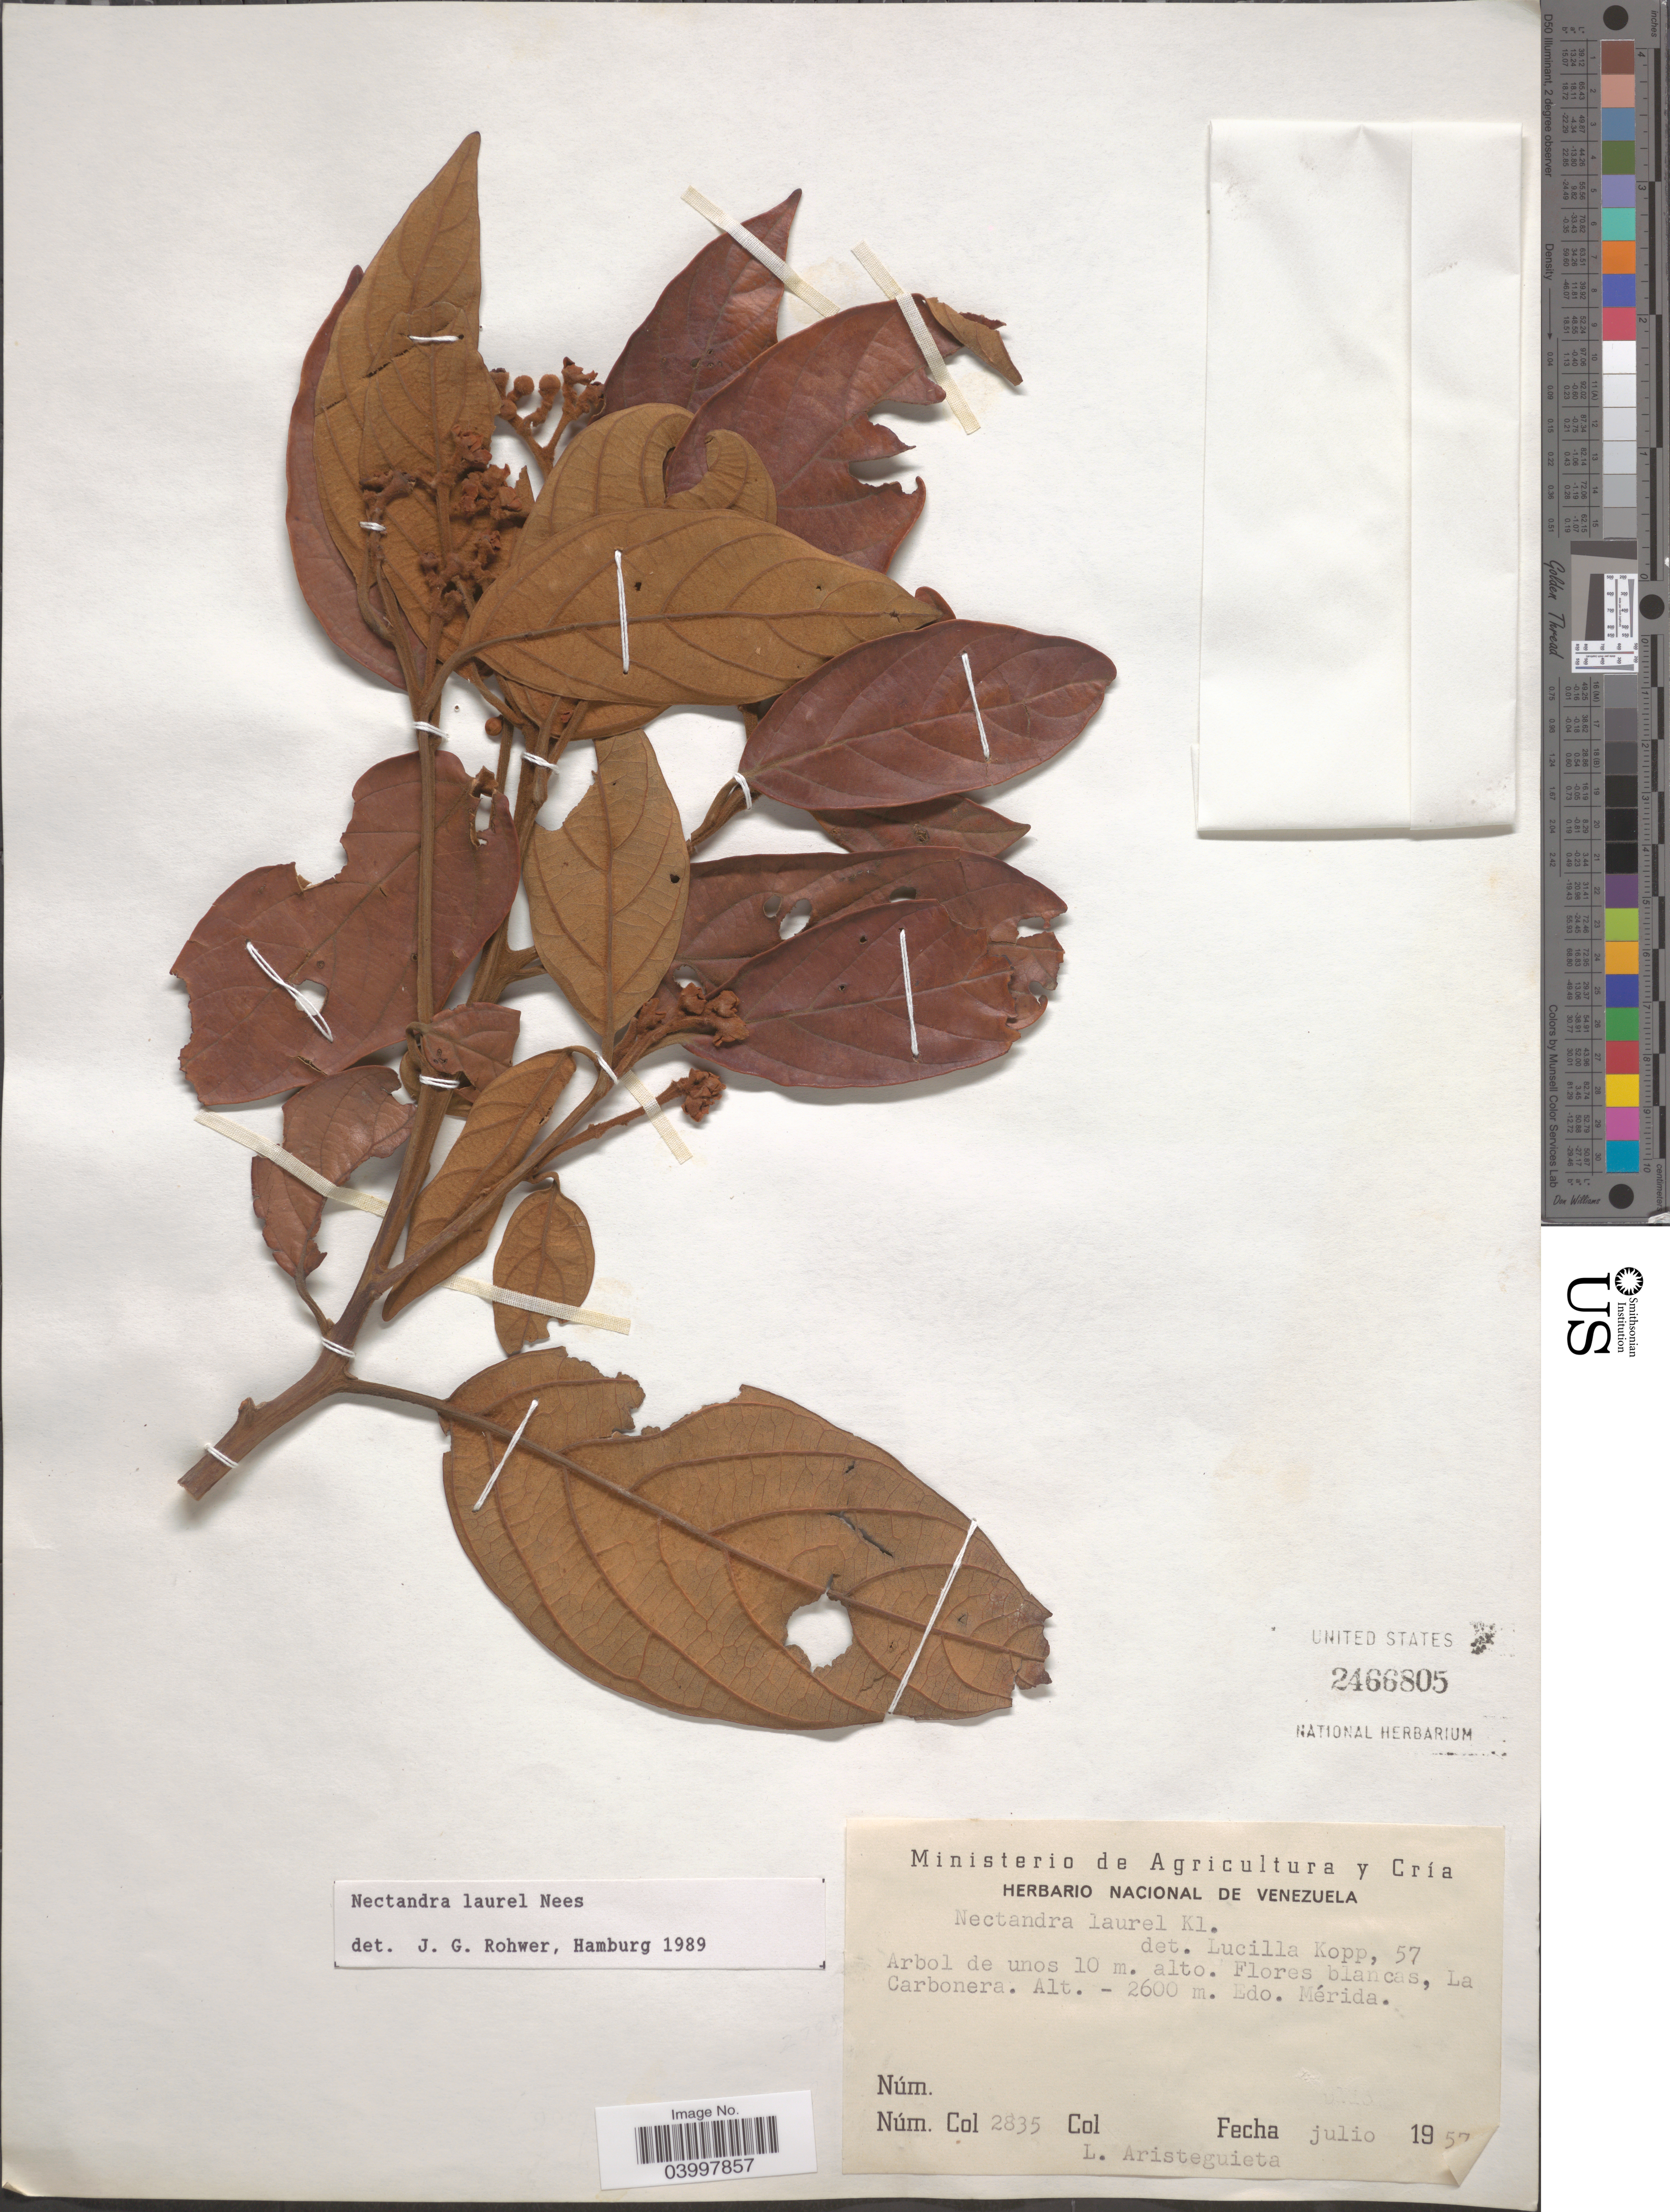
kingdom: Plantae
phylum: Tracheophyta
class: Magnoliopsida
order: Laurales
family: Lauraceae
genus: Nectandra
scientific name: Nectandra laurel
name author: Nees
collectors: L. Aristeguieta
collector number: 2835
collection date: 1957-07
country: Venezuela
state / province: Merida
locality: La Carbonera.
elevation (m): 2600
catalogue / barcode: US 2466805